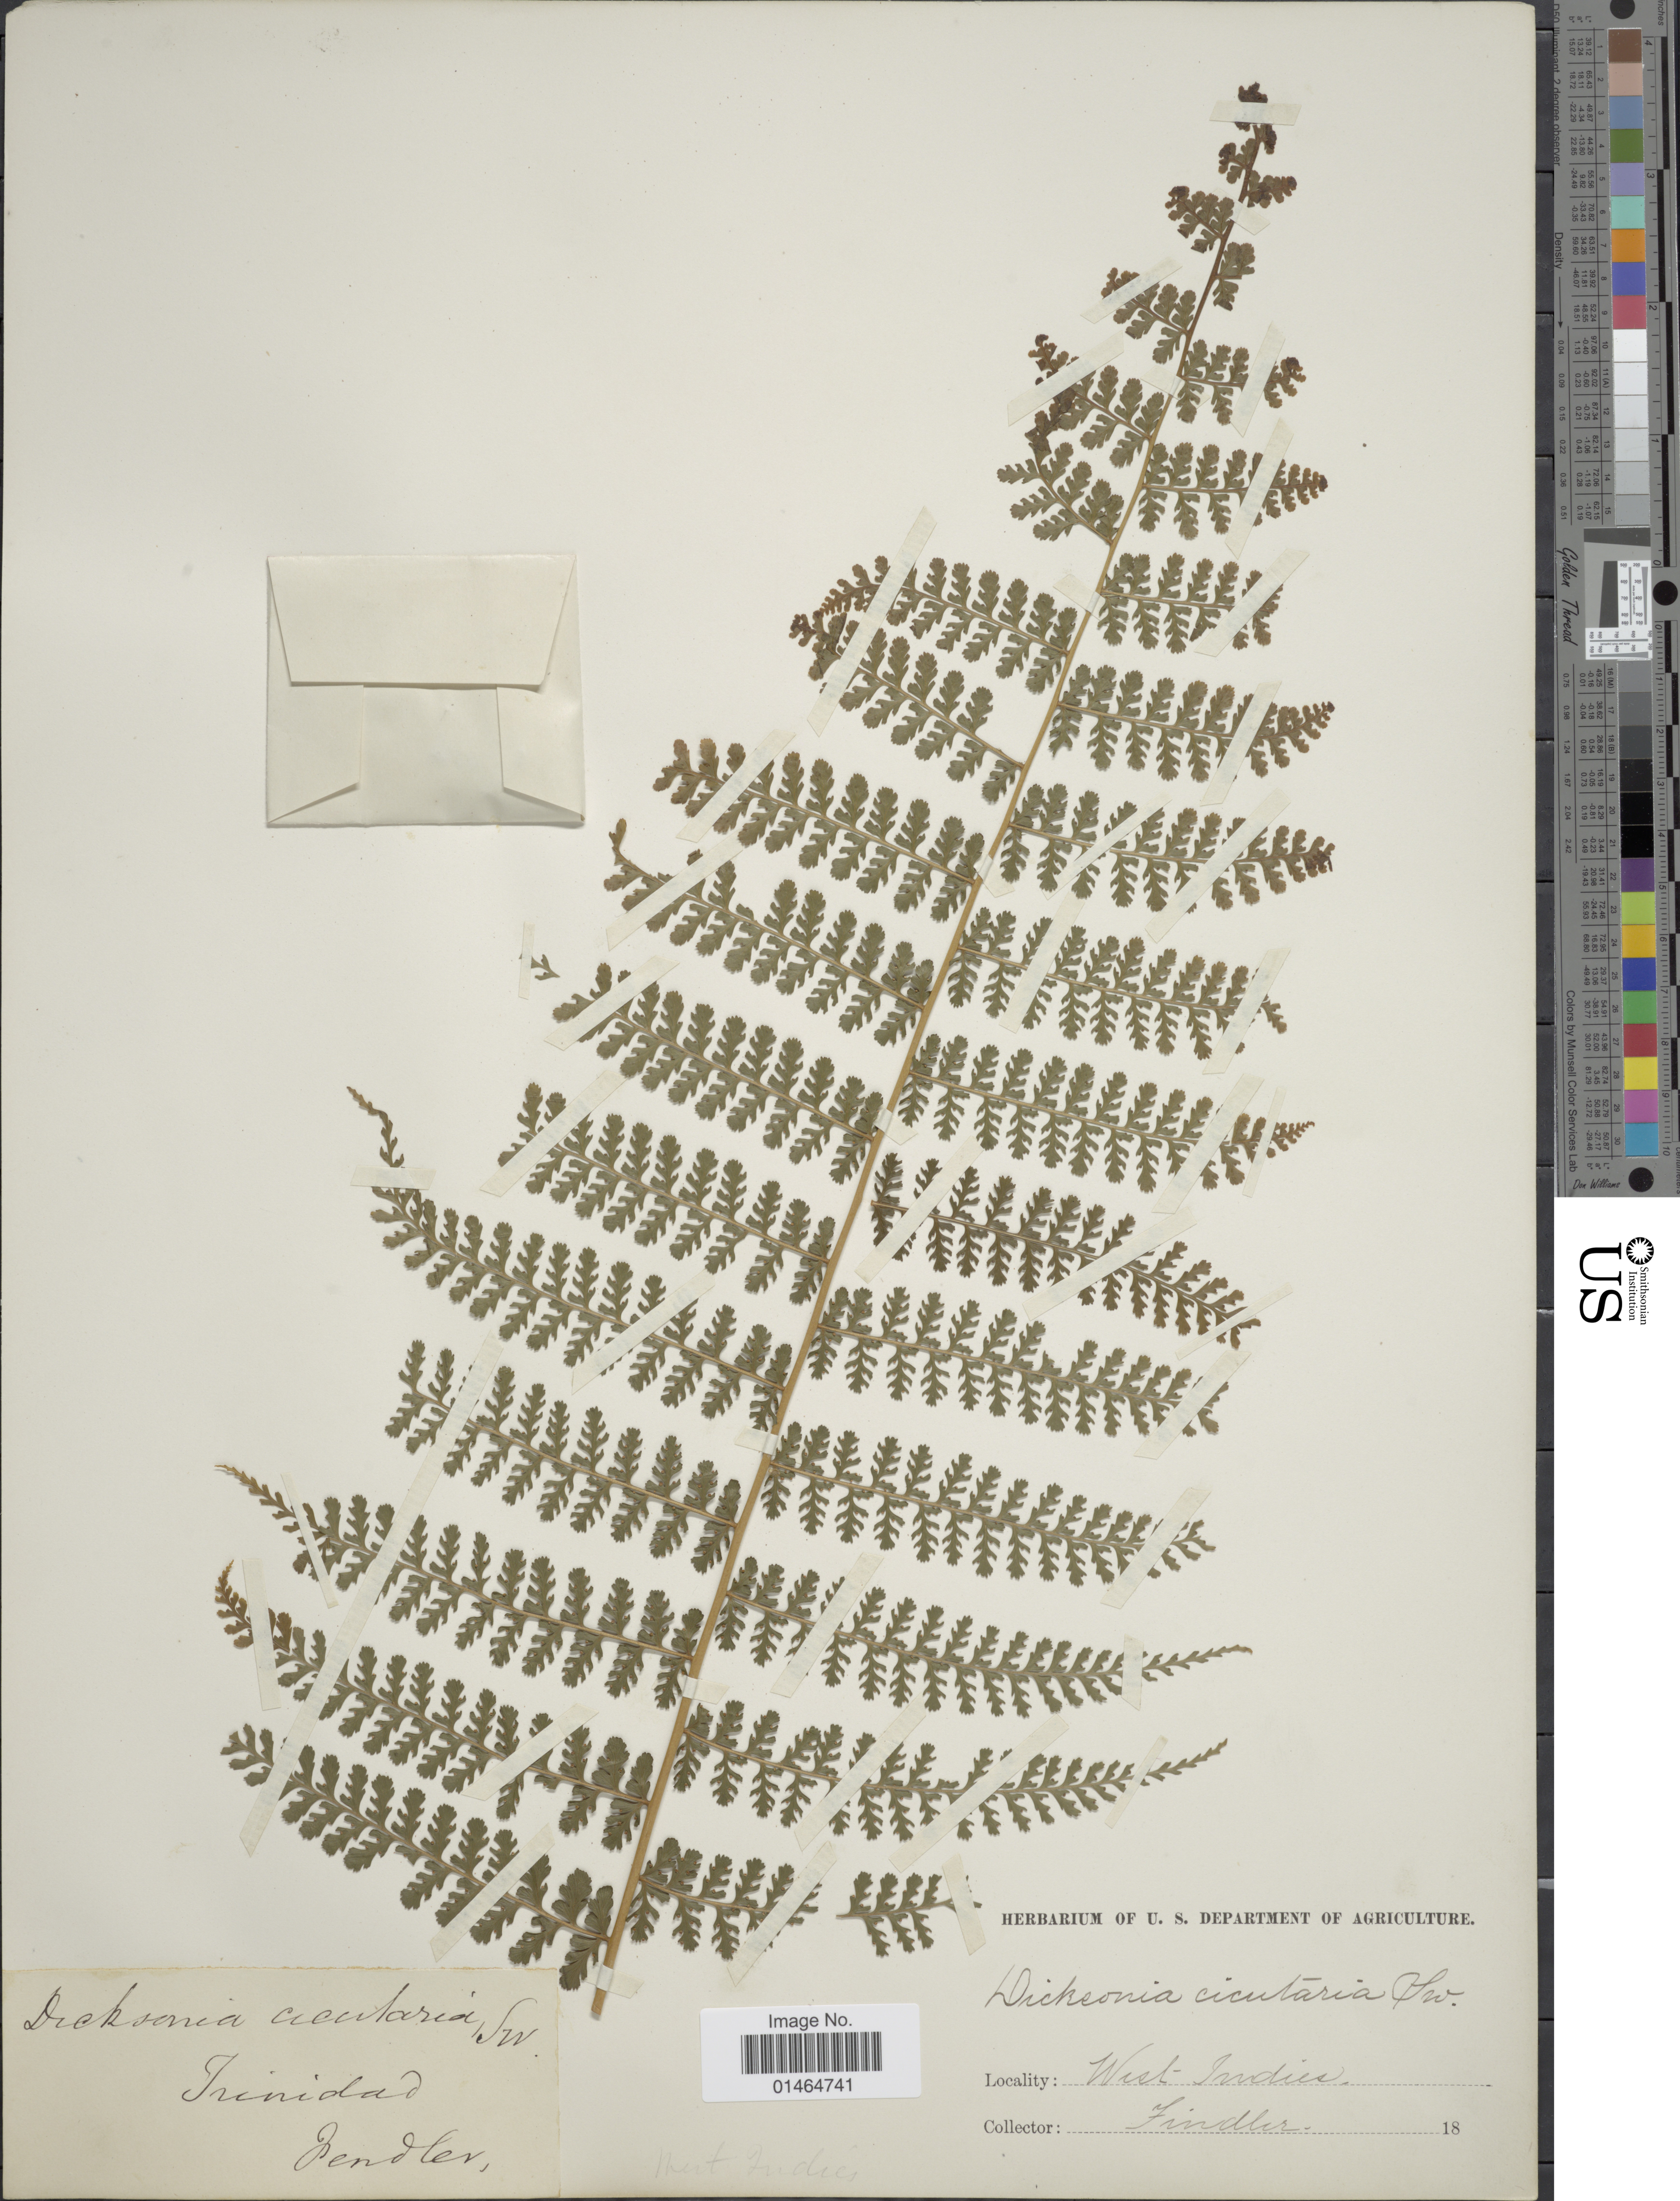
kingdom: Plantae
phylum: Tracheophyta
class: Polypodiopsida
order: Polypodiales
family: Dennstaedtiaceae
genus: Dennstaedtia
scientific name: Dennstaedtia dissecta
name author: (Sw.) T. Moore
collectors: -. Fendler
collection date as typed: Transcribed d/m/y: //18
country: Trinidad and Tobago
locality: Trinidad, West Indies